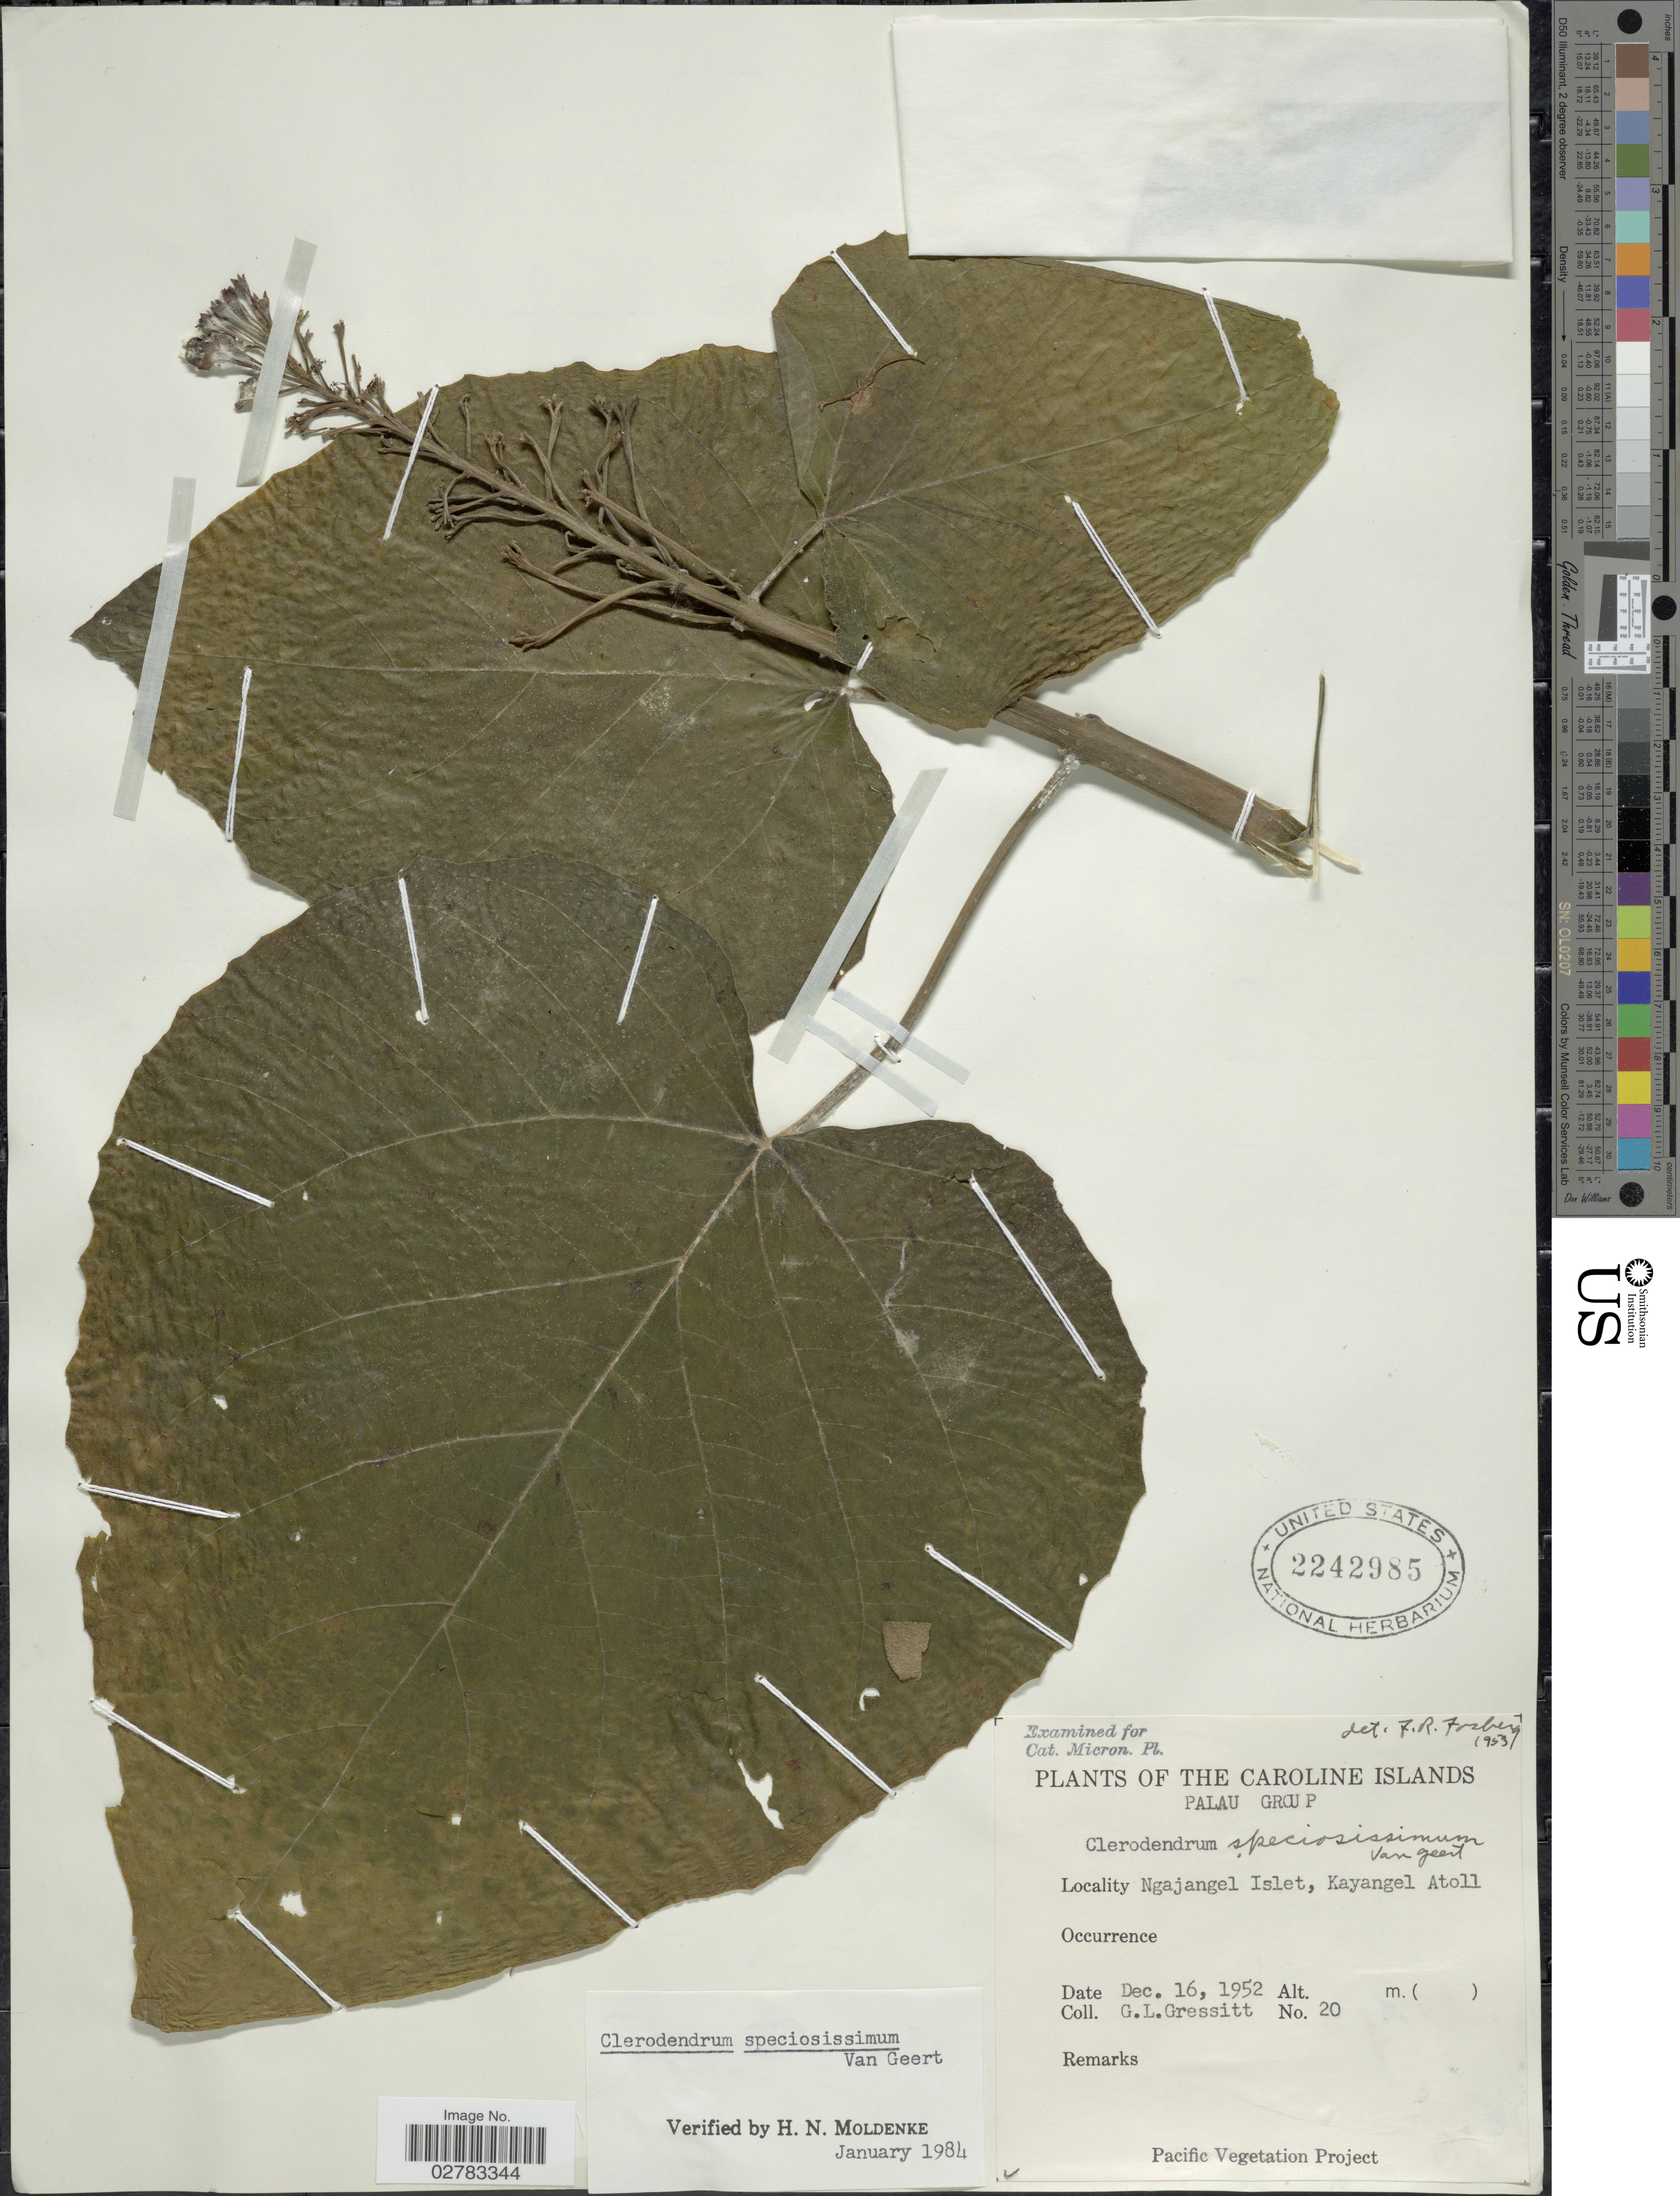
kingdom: Plantae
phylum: Tracheophyta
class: Magnoliopsida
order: Lamiales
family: Lamiaceae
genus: Clerodendrum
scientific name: Clerodendrum speciosissimum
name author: Drapiez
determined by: Wagner, W. L., (BOT), Smithsonian Institution - National Museum of Natural History (UNITED STATES)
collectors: G. Gressitt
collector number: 20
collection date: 1952-12-16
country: Palau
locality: The Caroline Islands, Palau Group, Ngajangel Islet, Kayangel Atoll.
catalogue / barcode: US 2242985